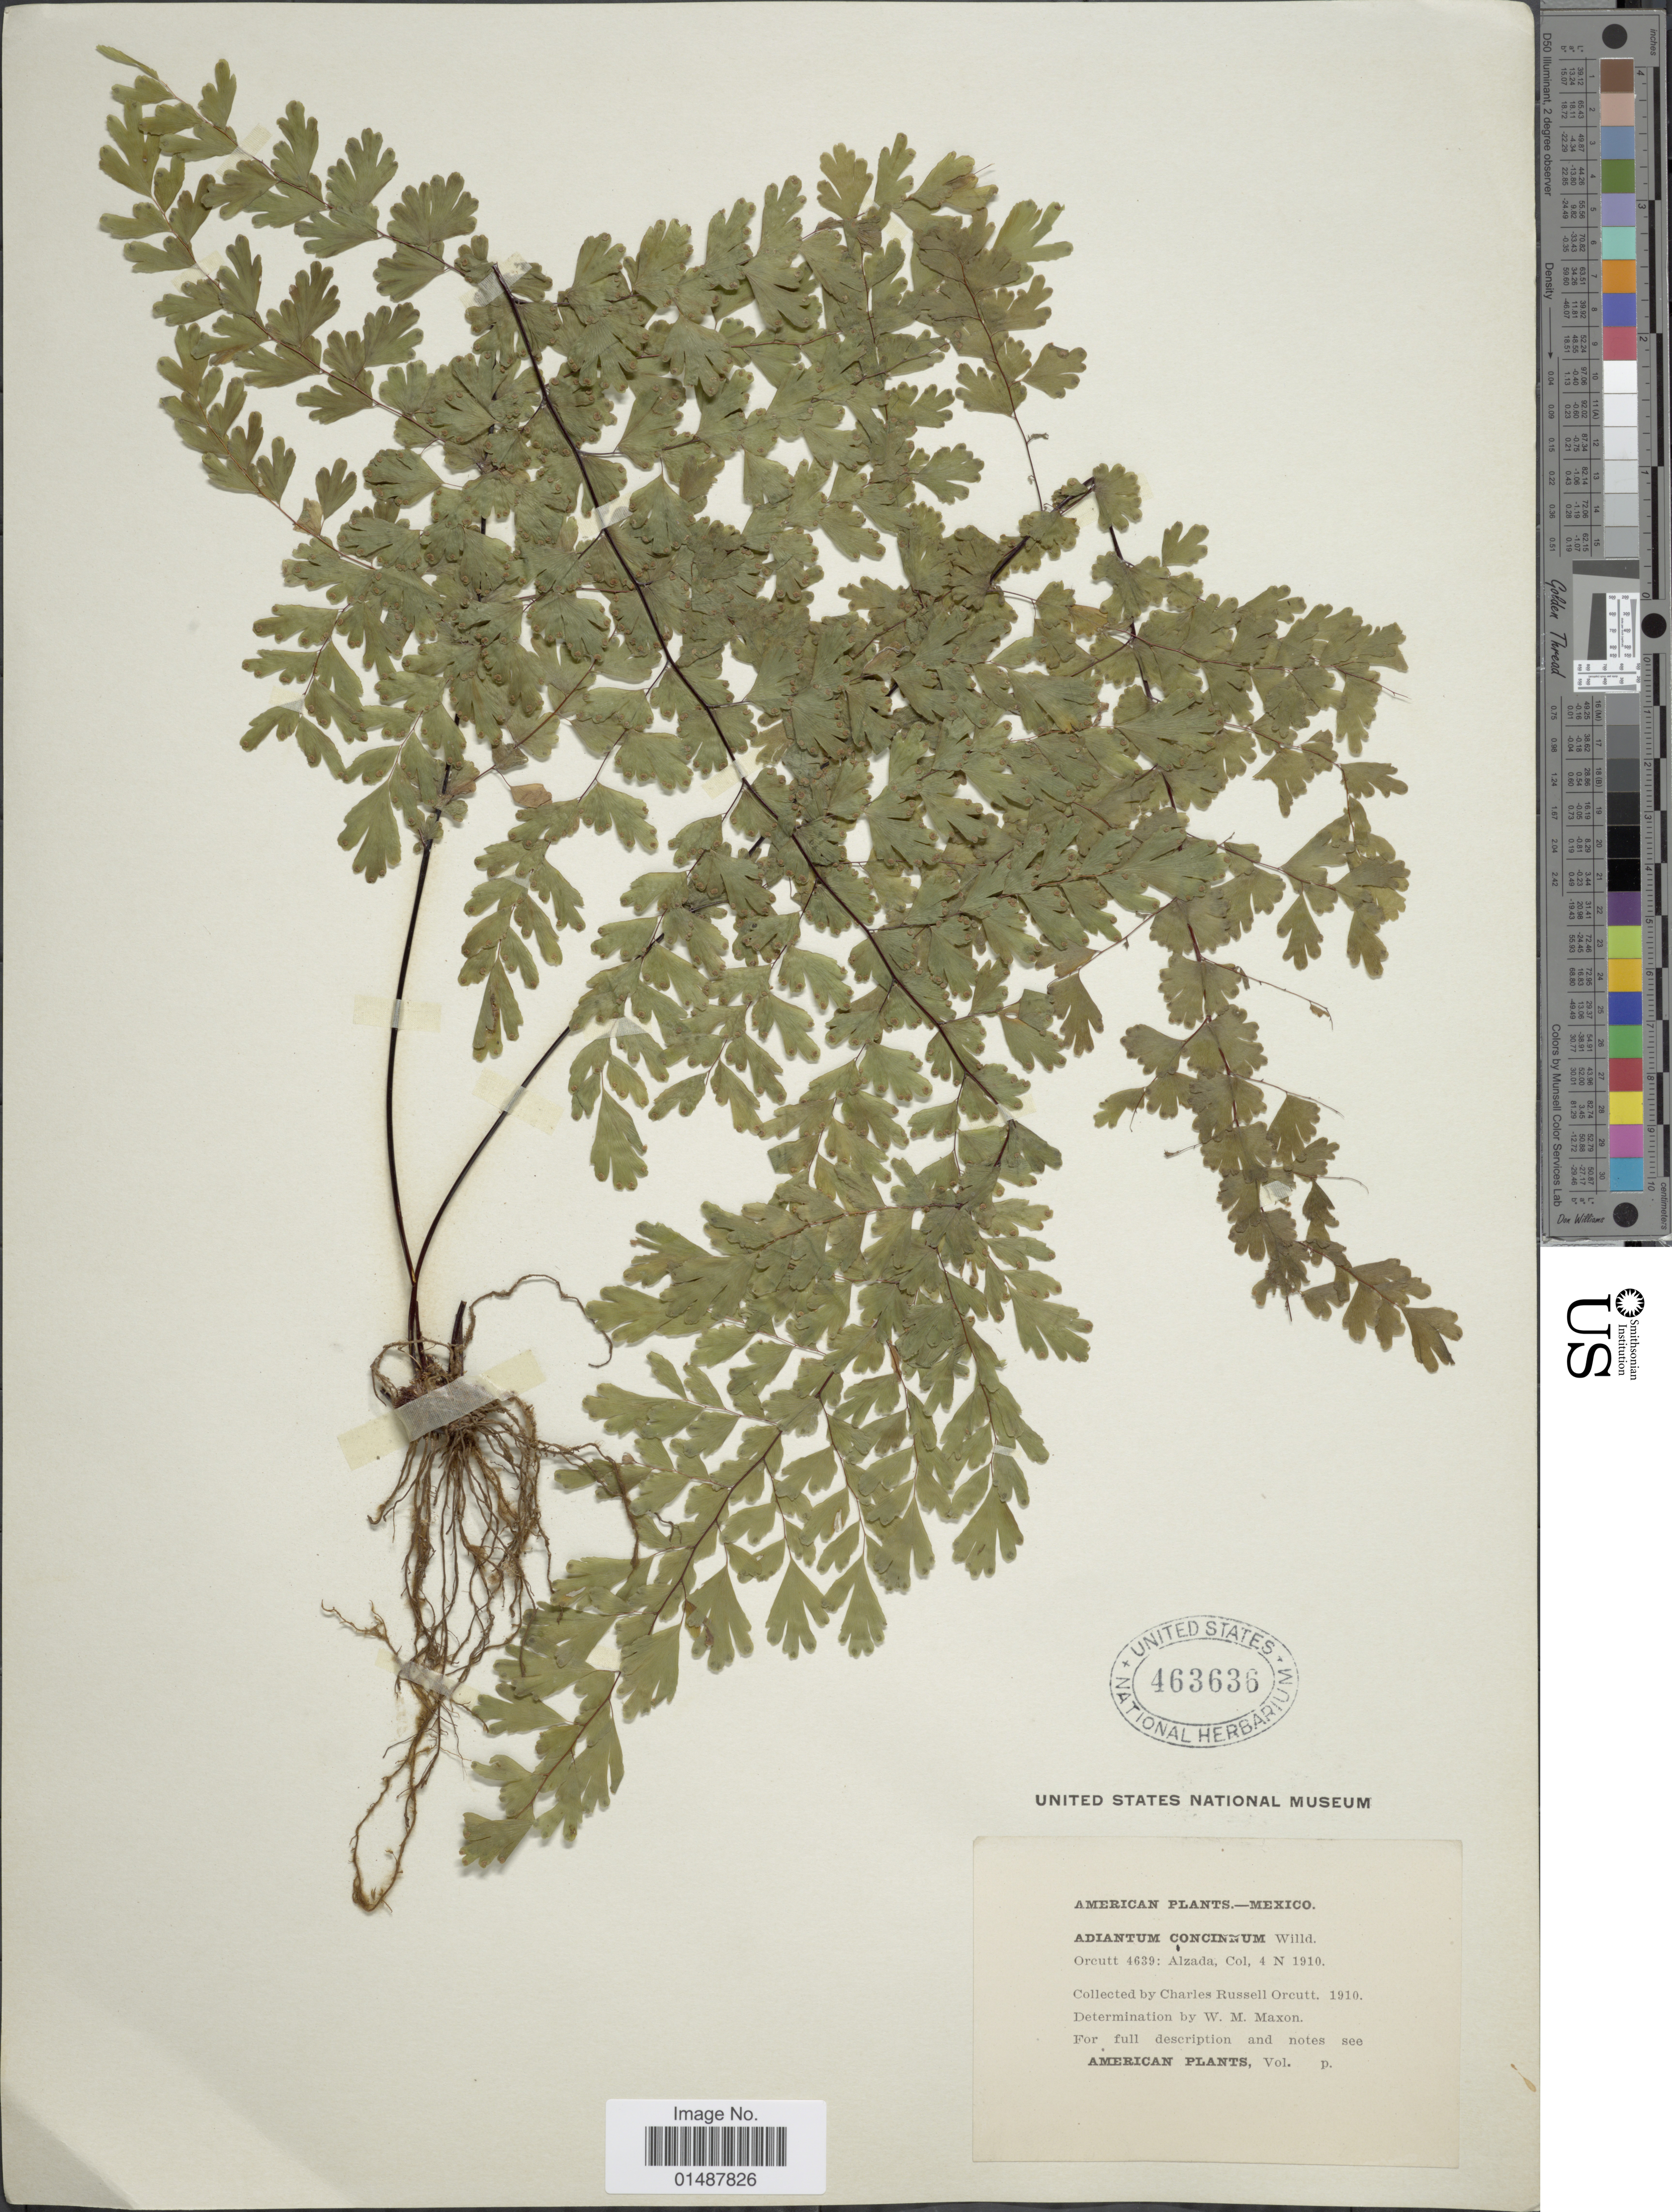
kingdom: Plantae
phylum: Tracheophyta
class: Polypodiopsida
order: Polypodiales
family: Pteridaceae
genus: Adiantum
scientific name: Adiantum concinnum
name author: Humb. & Bonpl. ex Willd.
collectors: C. R. Orcutt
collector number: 4639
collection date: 1910-11-04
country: Mexico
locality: Alzada, Col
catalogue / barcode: US 463636